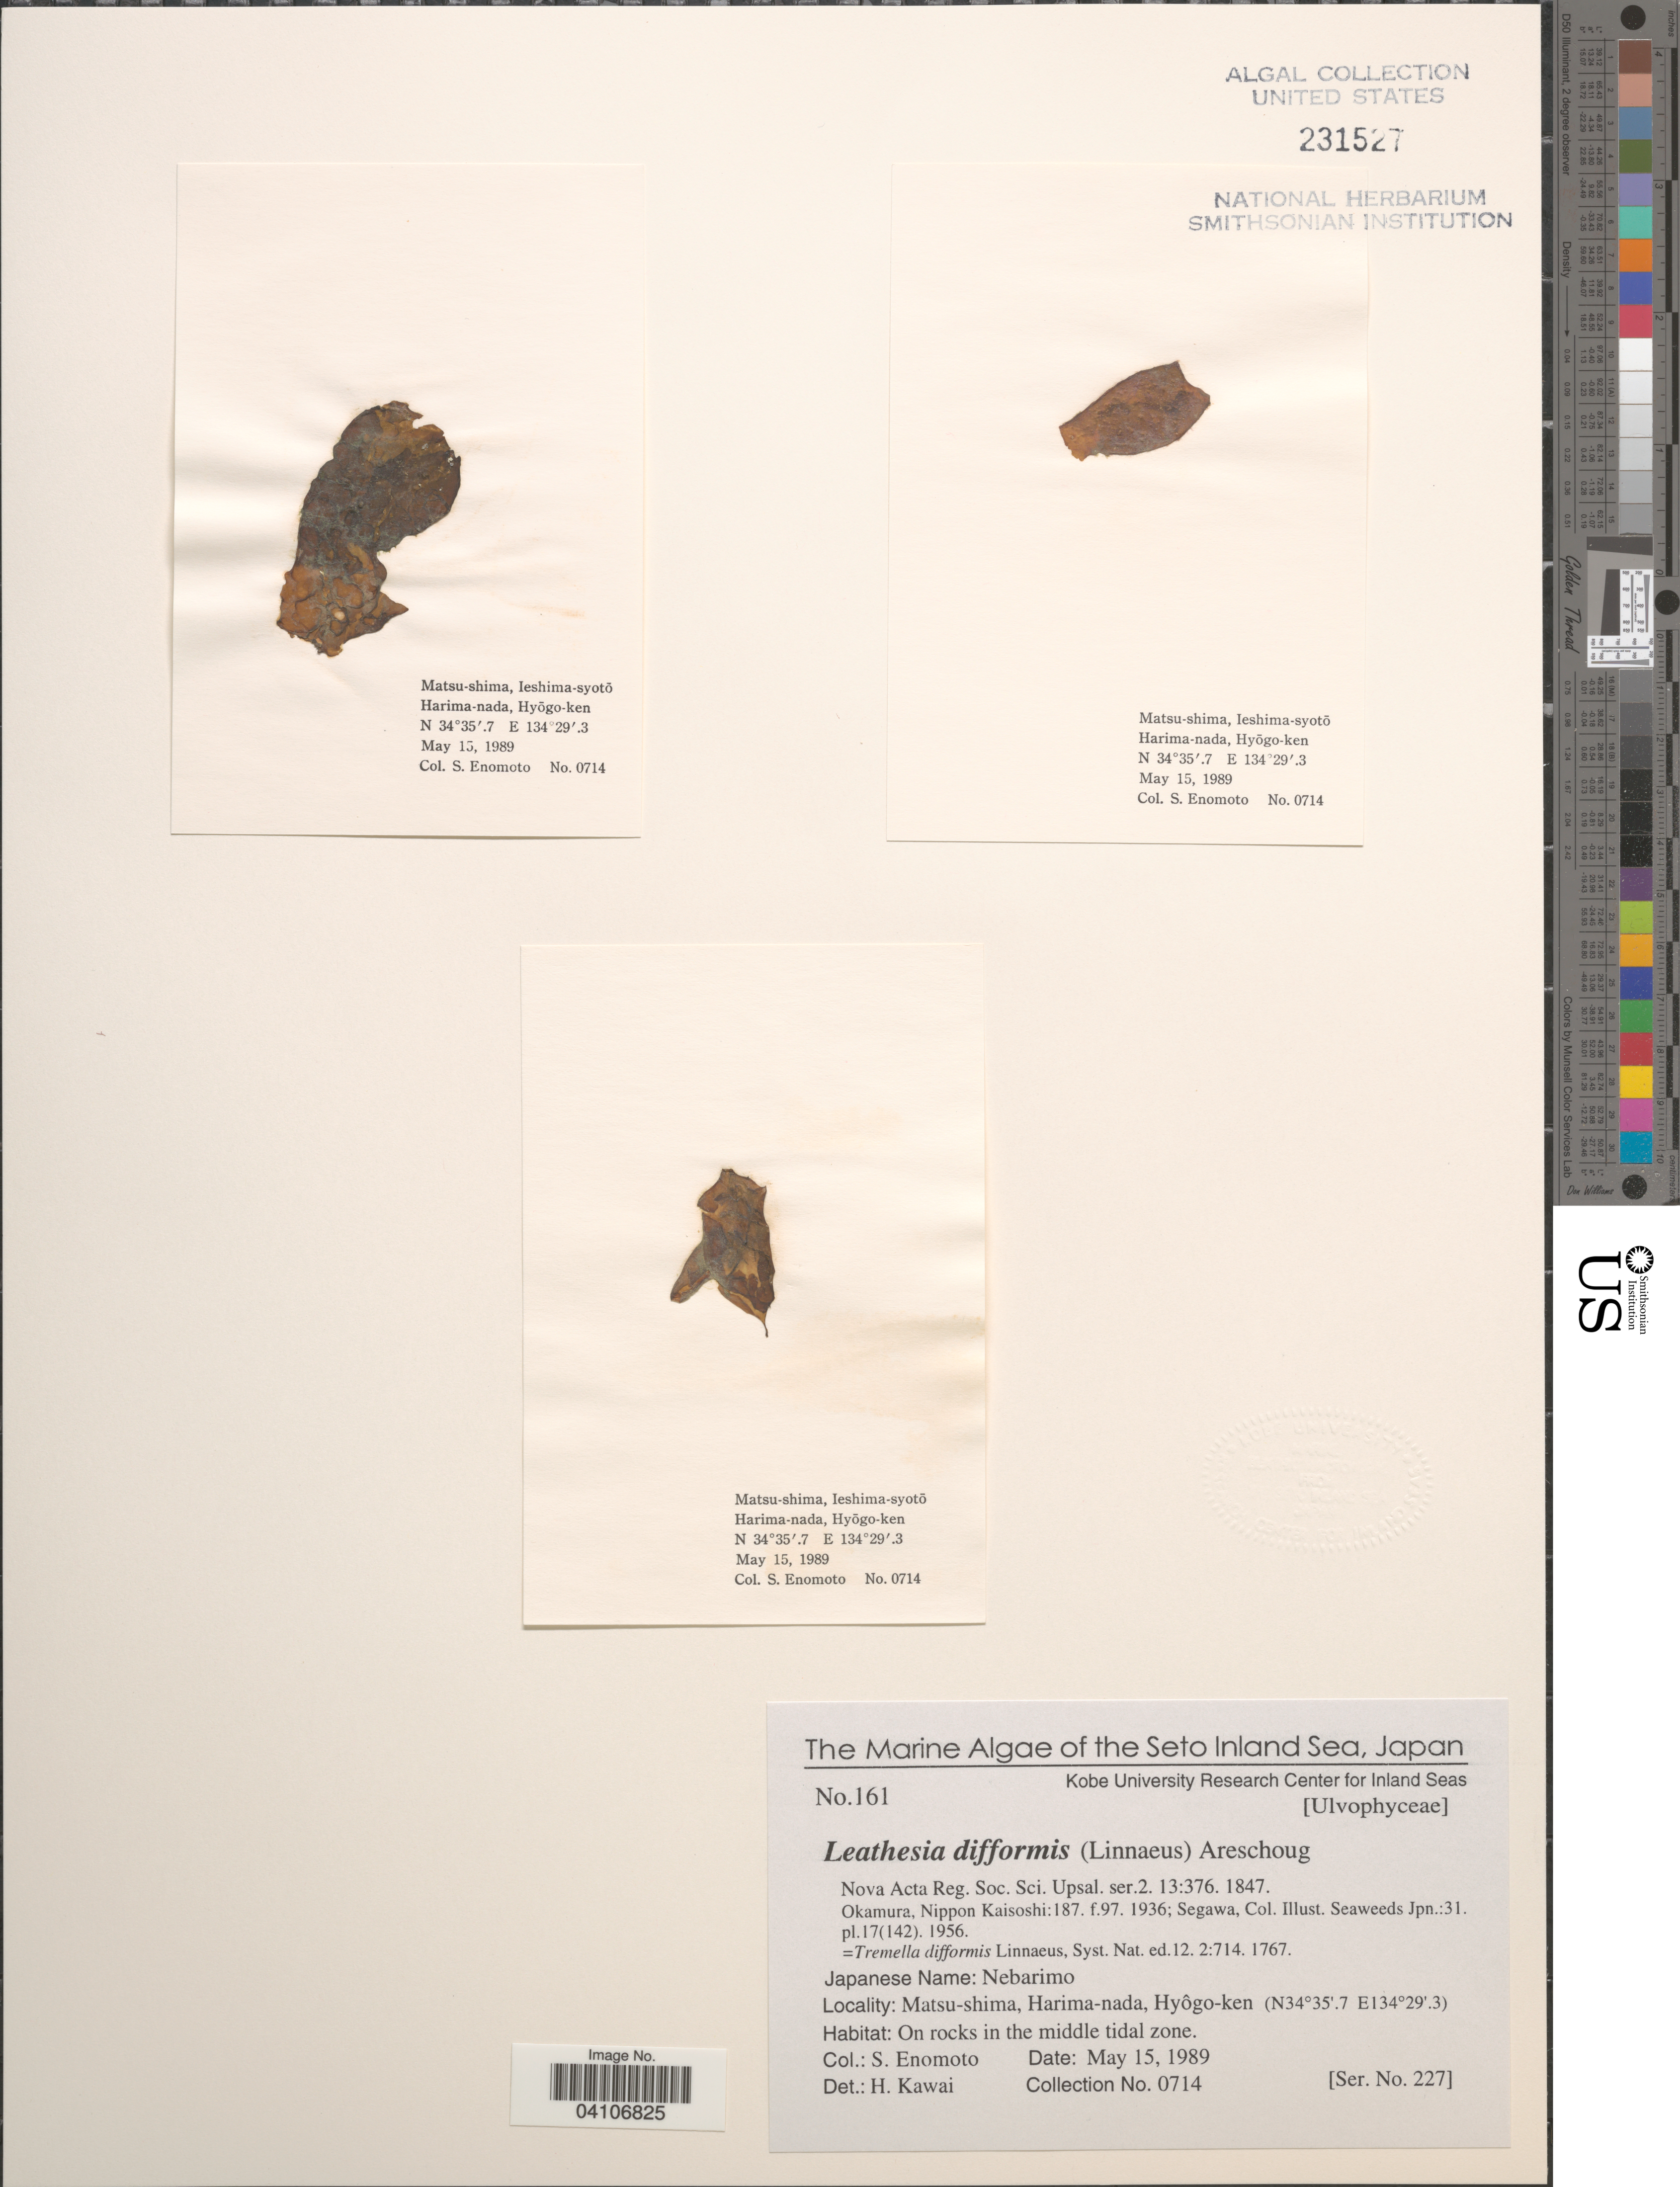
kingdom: Chromista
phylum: Ochrophyta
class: Phaeophyceae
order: Ectocarpales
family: Chordariaceae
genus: Leathesia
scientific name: Leathesia difformis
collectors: S. Enomoto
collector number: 0714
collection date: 1989-05-15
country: Japan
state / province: Hyogo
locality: The Seto Inland Sea. Matsu-shima, Harima-nada, Hyôgo-ken. On rocks in the middle tidal zone.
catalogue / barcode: US 231527